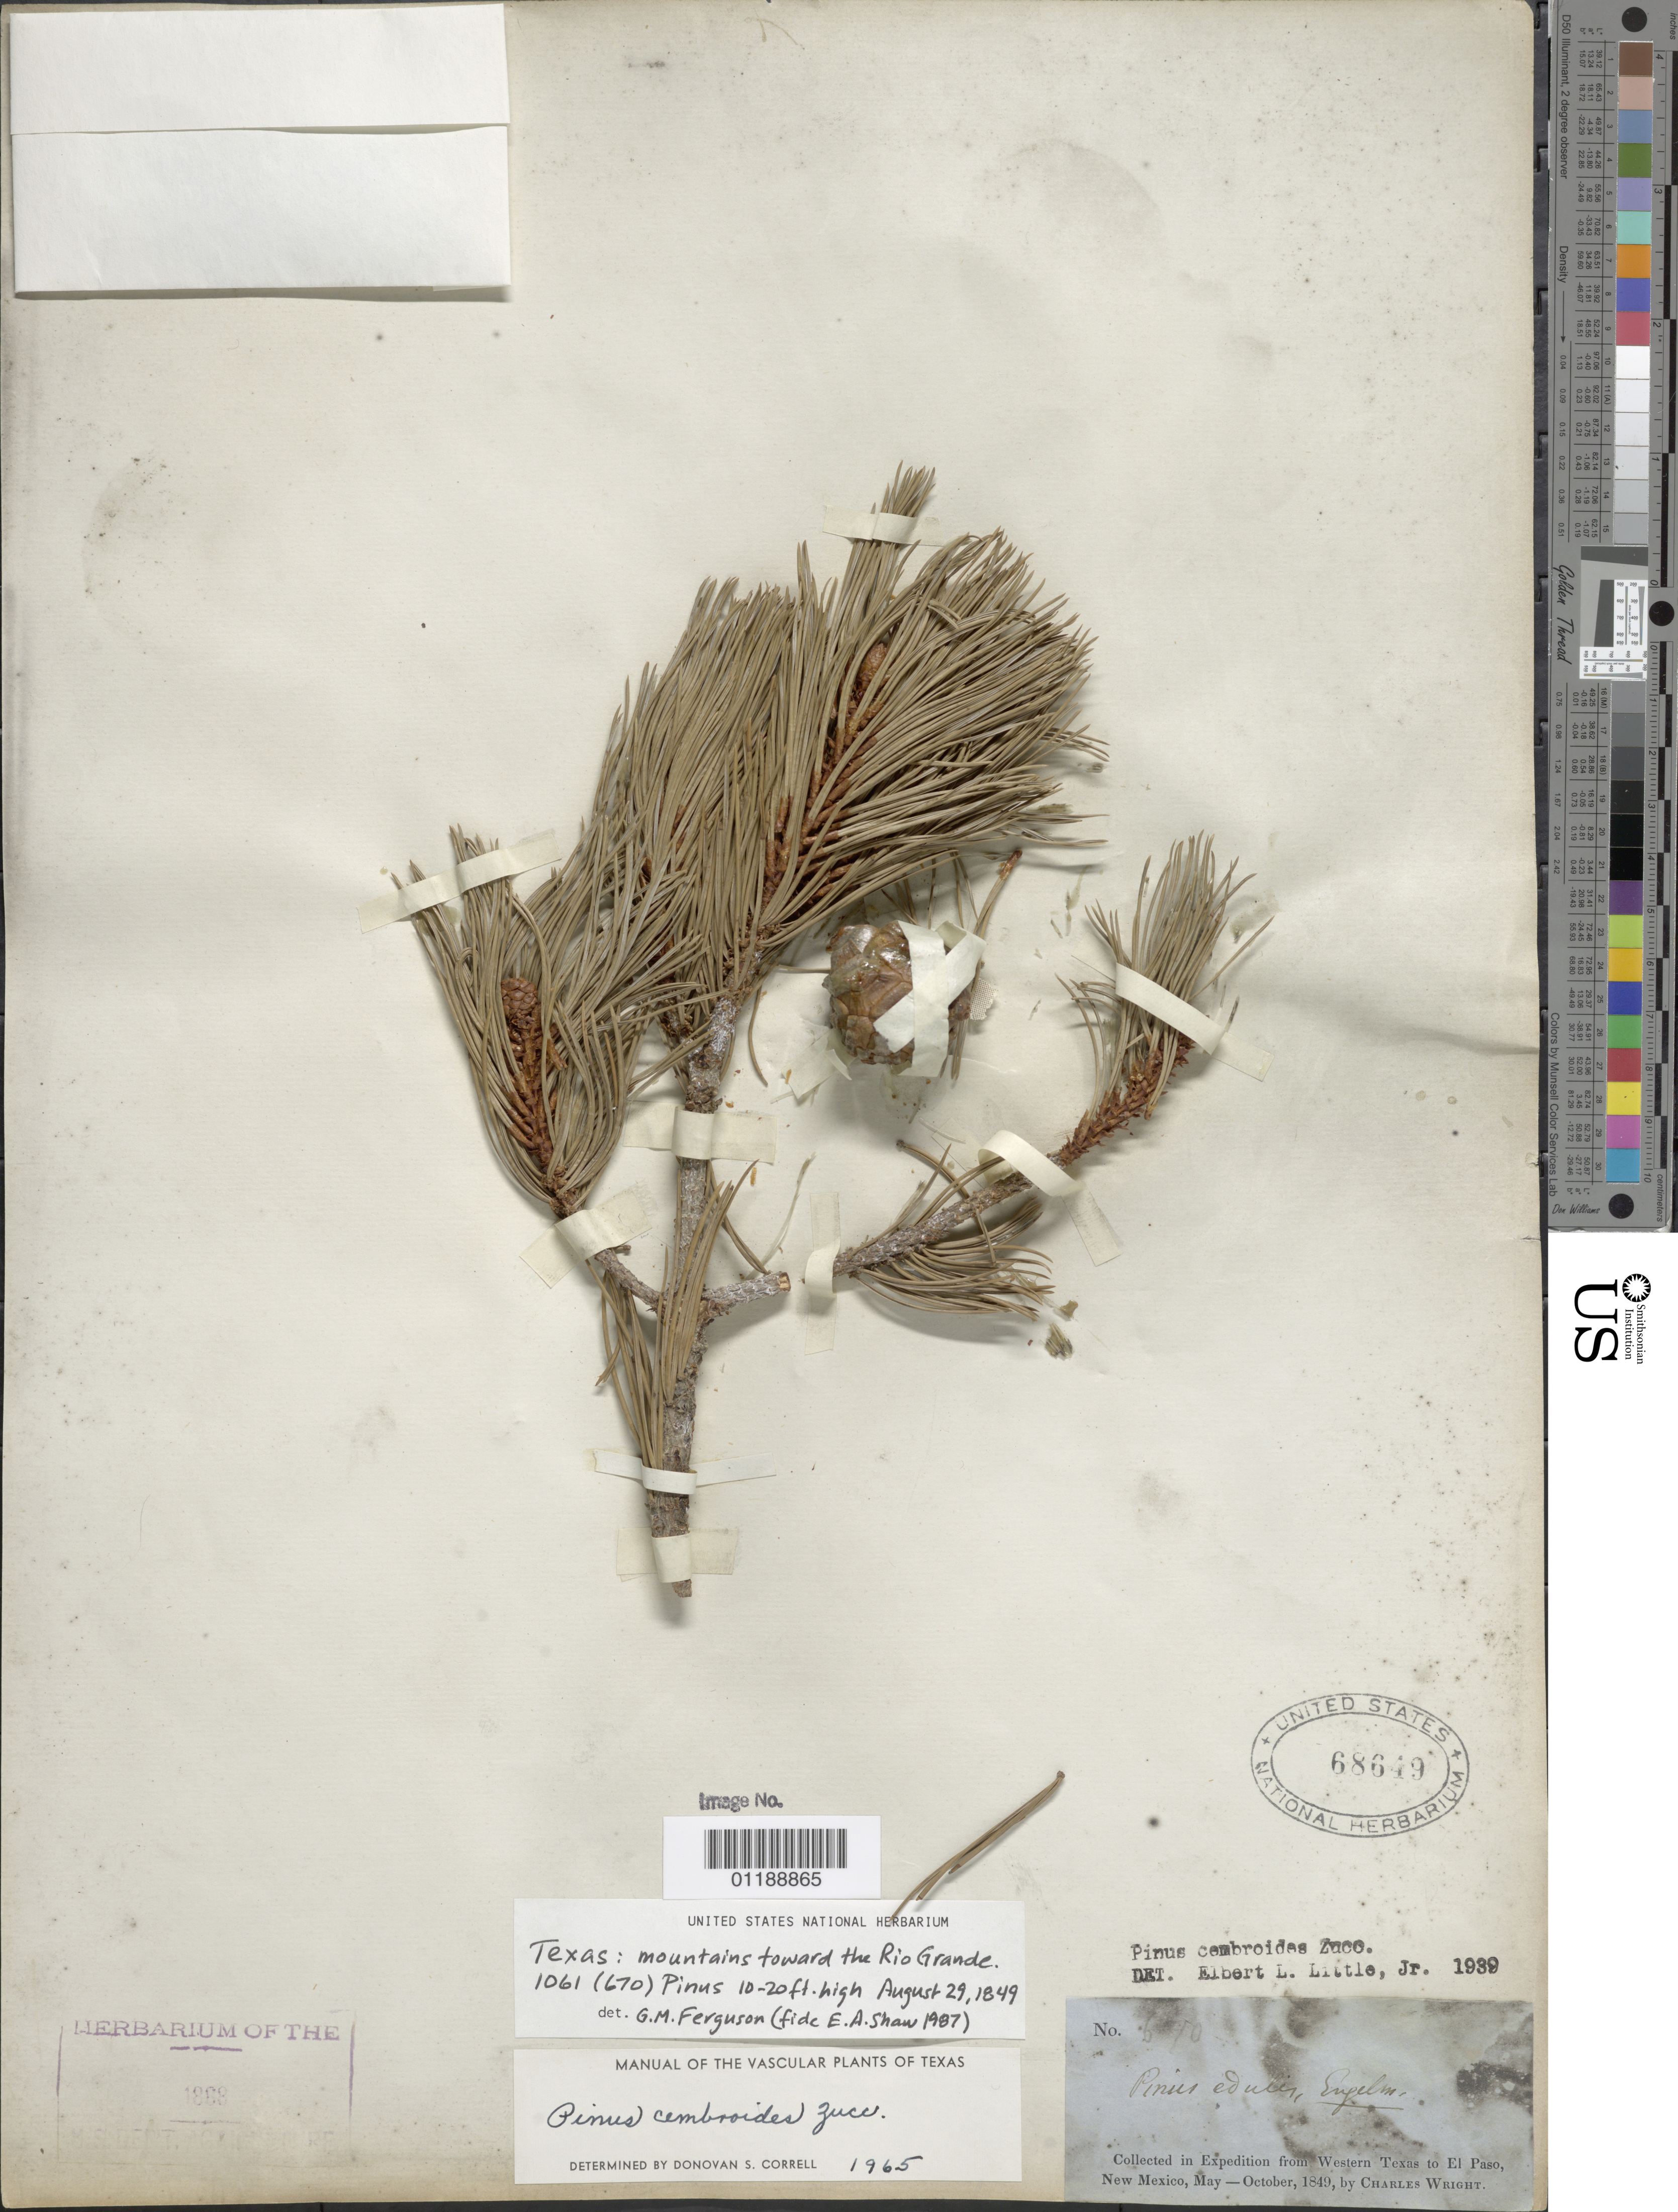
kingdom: Plantae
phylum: Tracheophyta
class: Pinopsida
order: Pinales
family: Pinaceae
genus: Pinus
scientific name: Pinus cembroides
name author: Zucc.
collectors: C. Wright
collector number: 640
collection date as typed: May 1849 to -- Oct 1849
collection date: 1849-05/1849-10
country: United States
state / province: New Mexico / Texas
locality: W Texas to El Paso, New Mexico.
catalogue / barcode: US 68649